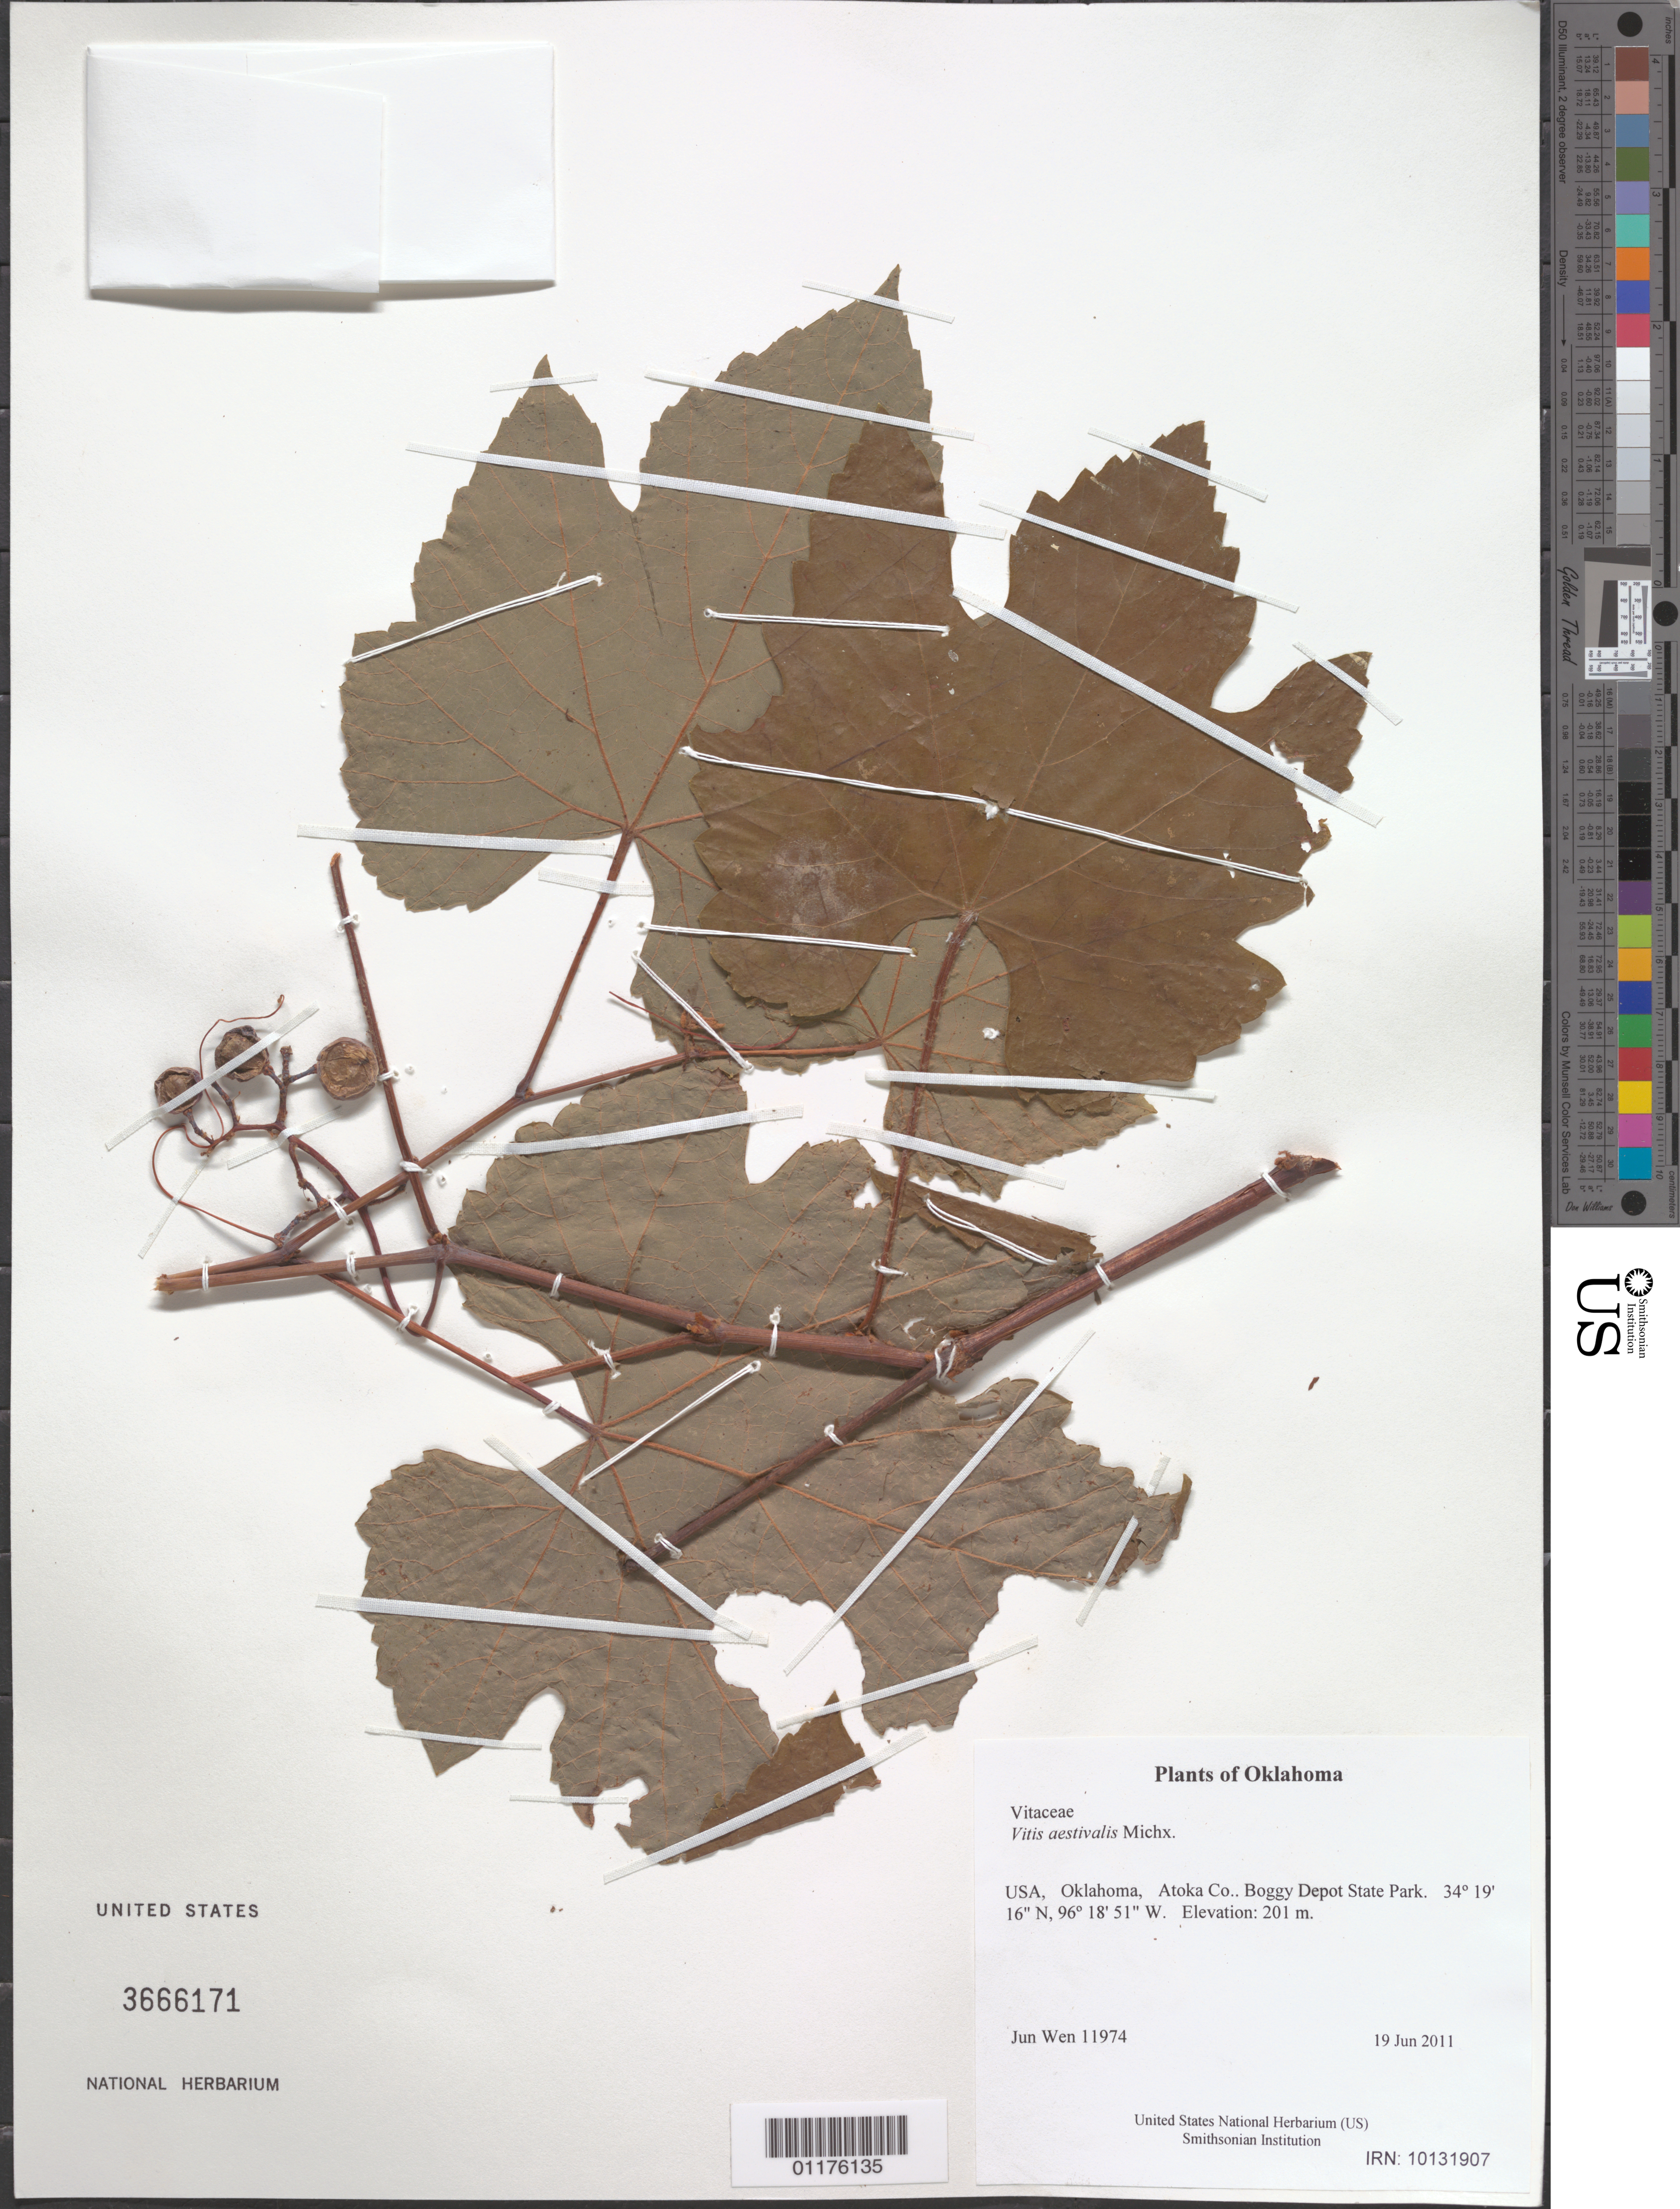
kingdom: Plantae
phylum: Tracheophyta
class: Magnoliopsida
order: Vitales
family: Vitaceae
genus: Vitis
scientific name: Vitis aestivalis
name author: Michx.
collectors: J. Wen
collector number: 11974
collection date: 2011-06-19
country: United States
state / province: Oklahoma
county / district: Atoka Co.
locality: Boggy Depot State Park.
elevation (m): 201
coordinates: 34 19.273 N, 96 18.850 W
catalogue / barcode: US 3666171